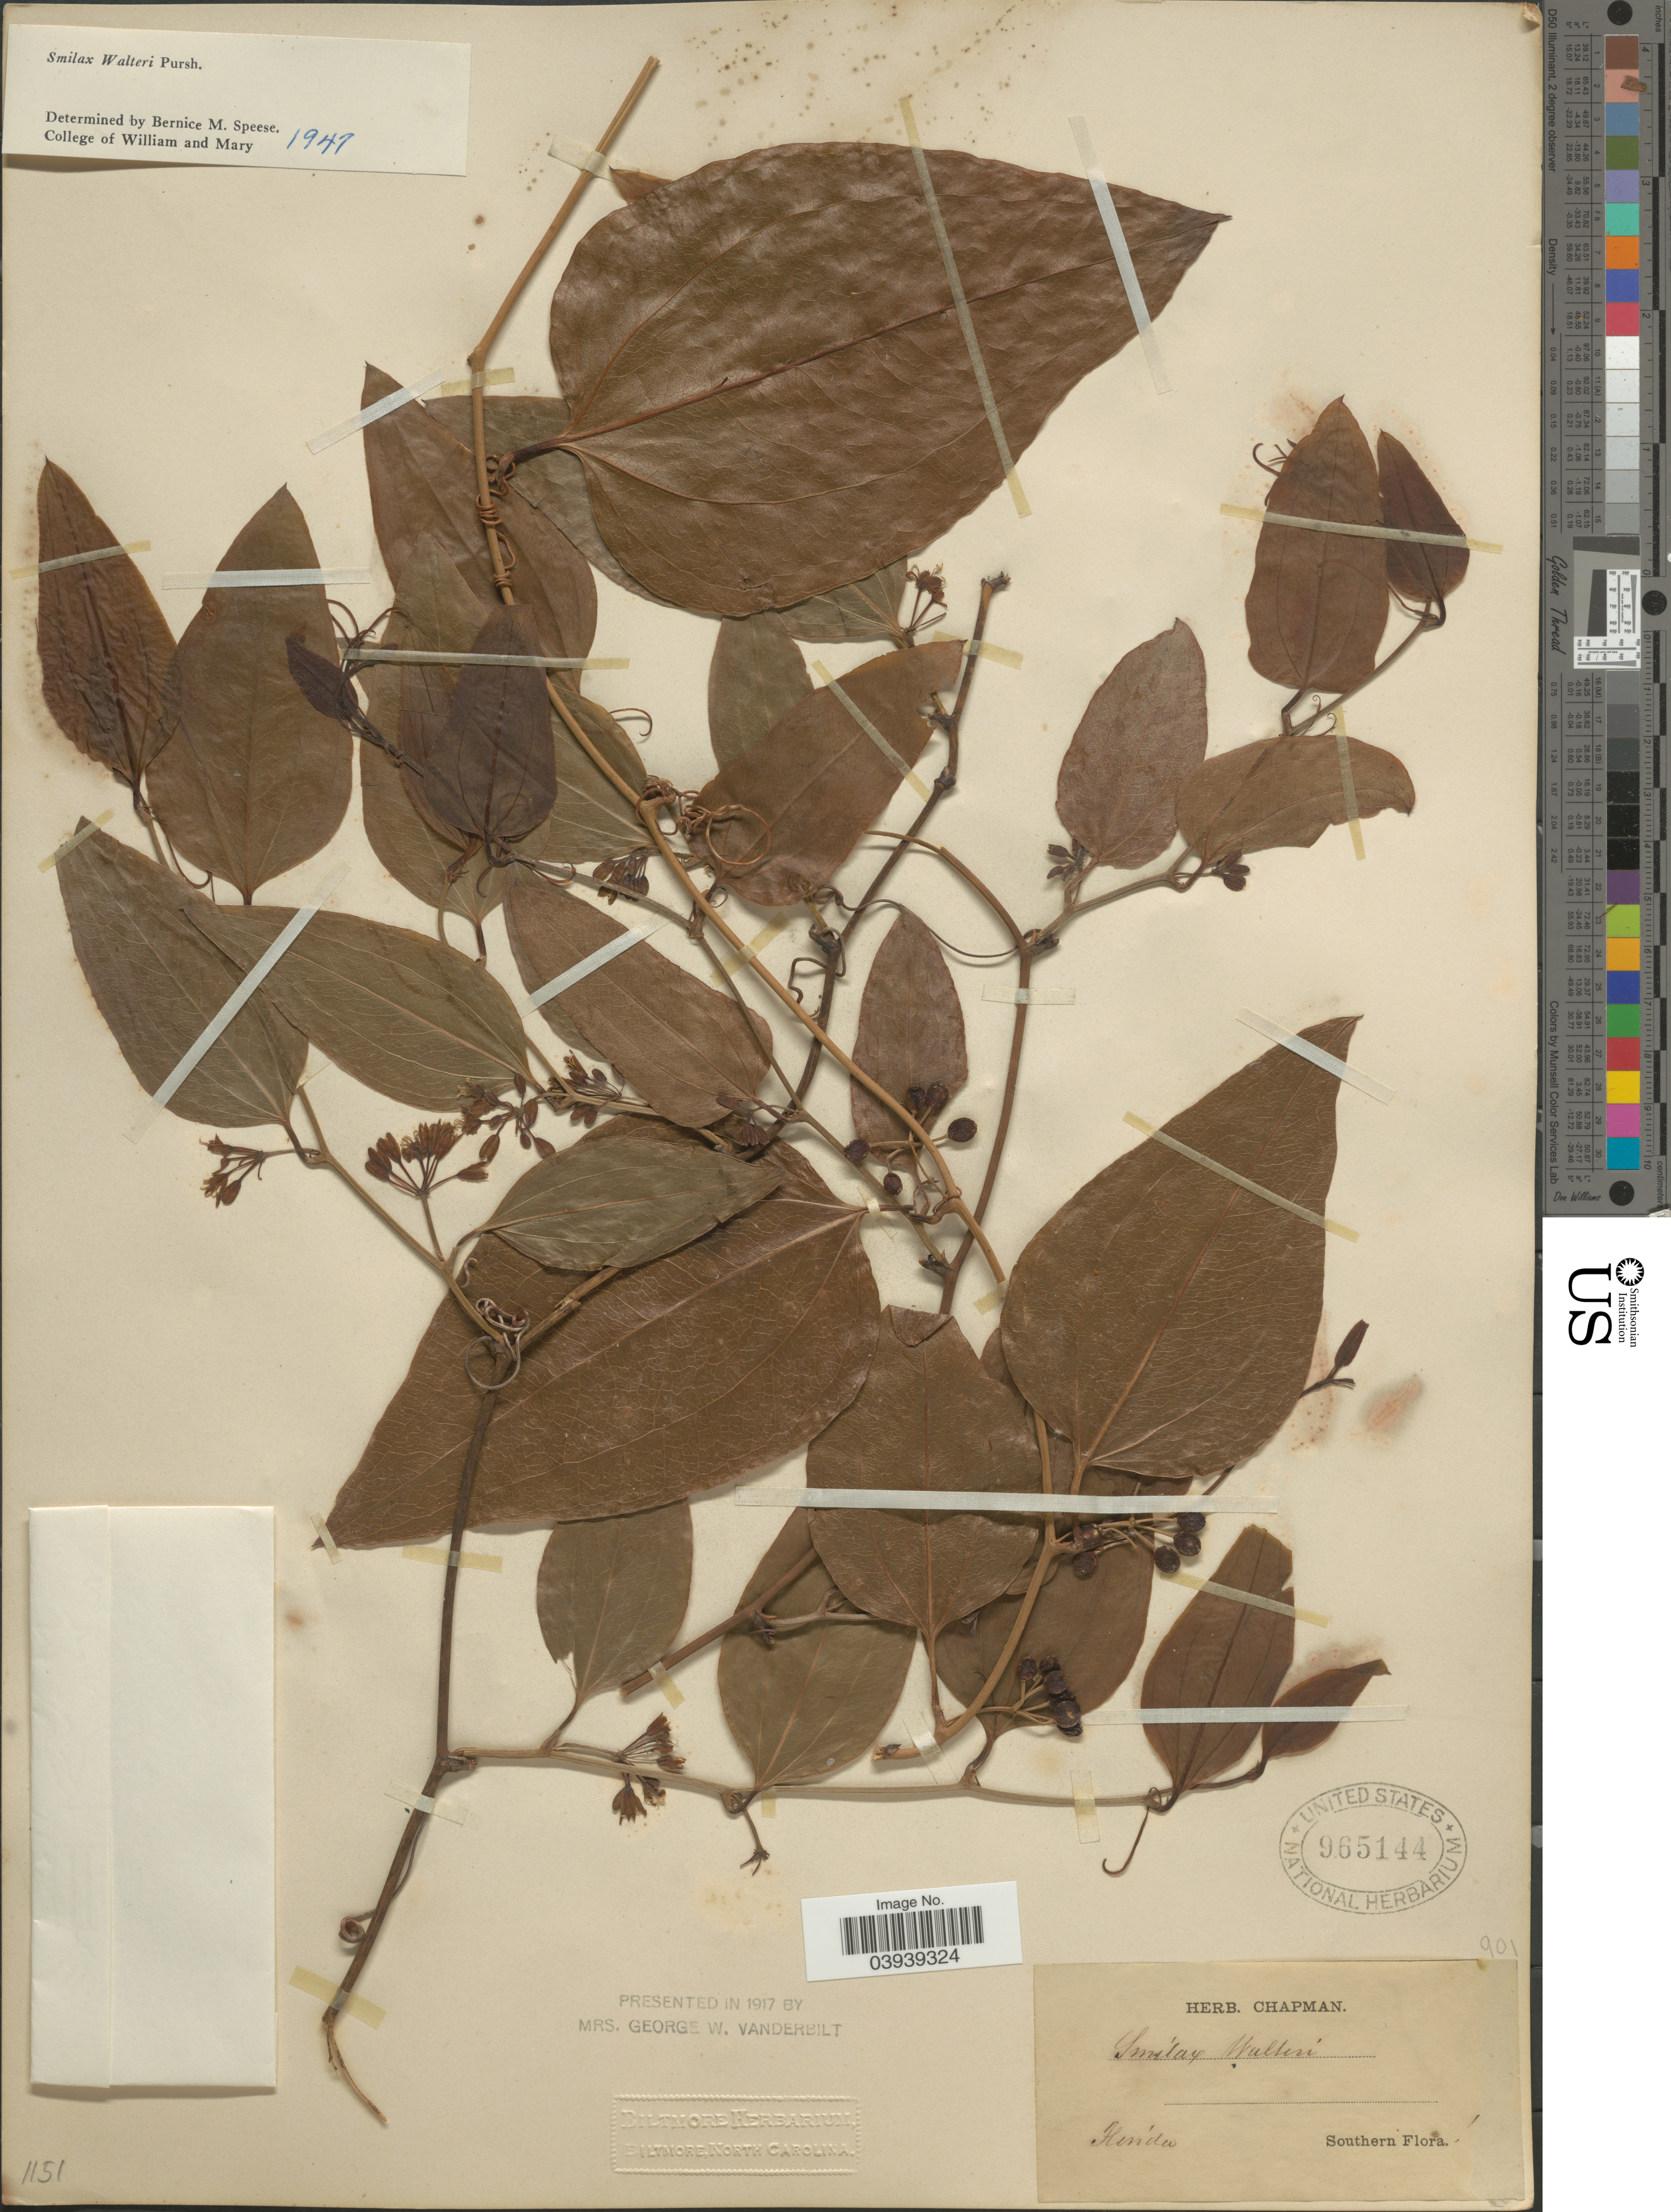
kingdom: Plantae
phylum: Tracheophyta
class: Liliopsida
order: Liliales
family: Smilacaceae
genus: Smilax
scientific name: Smilax walteri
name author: Pursh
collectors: ex herb. Chapman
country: United States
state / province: Florida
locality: Southern.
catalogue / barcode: US 965144